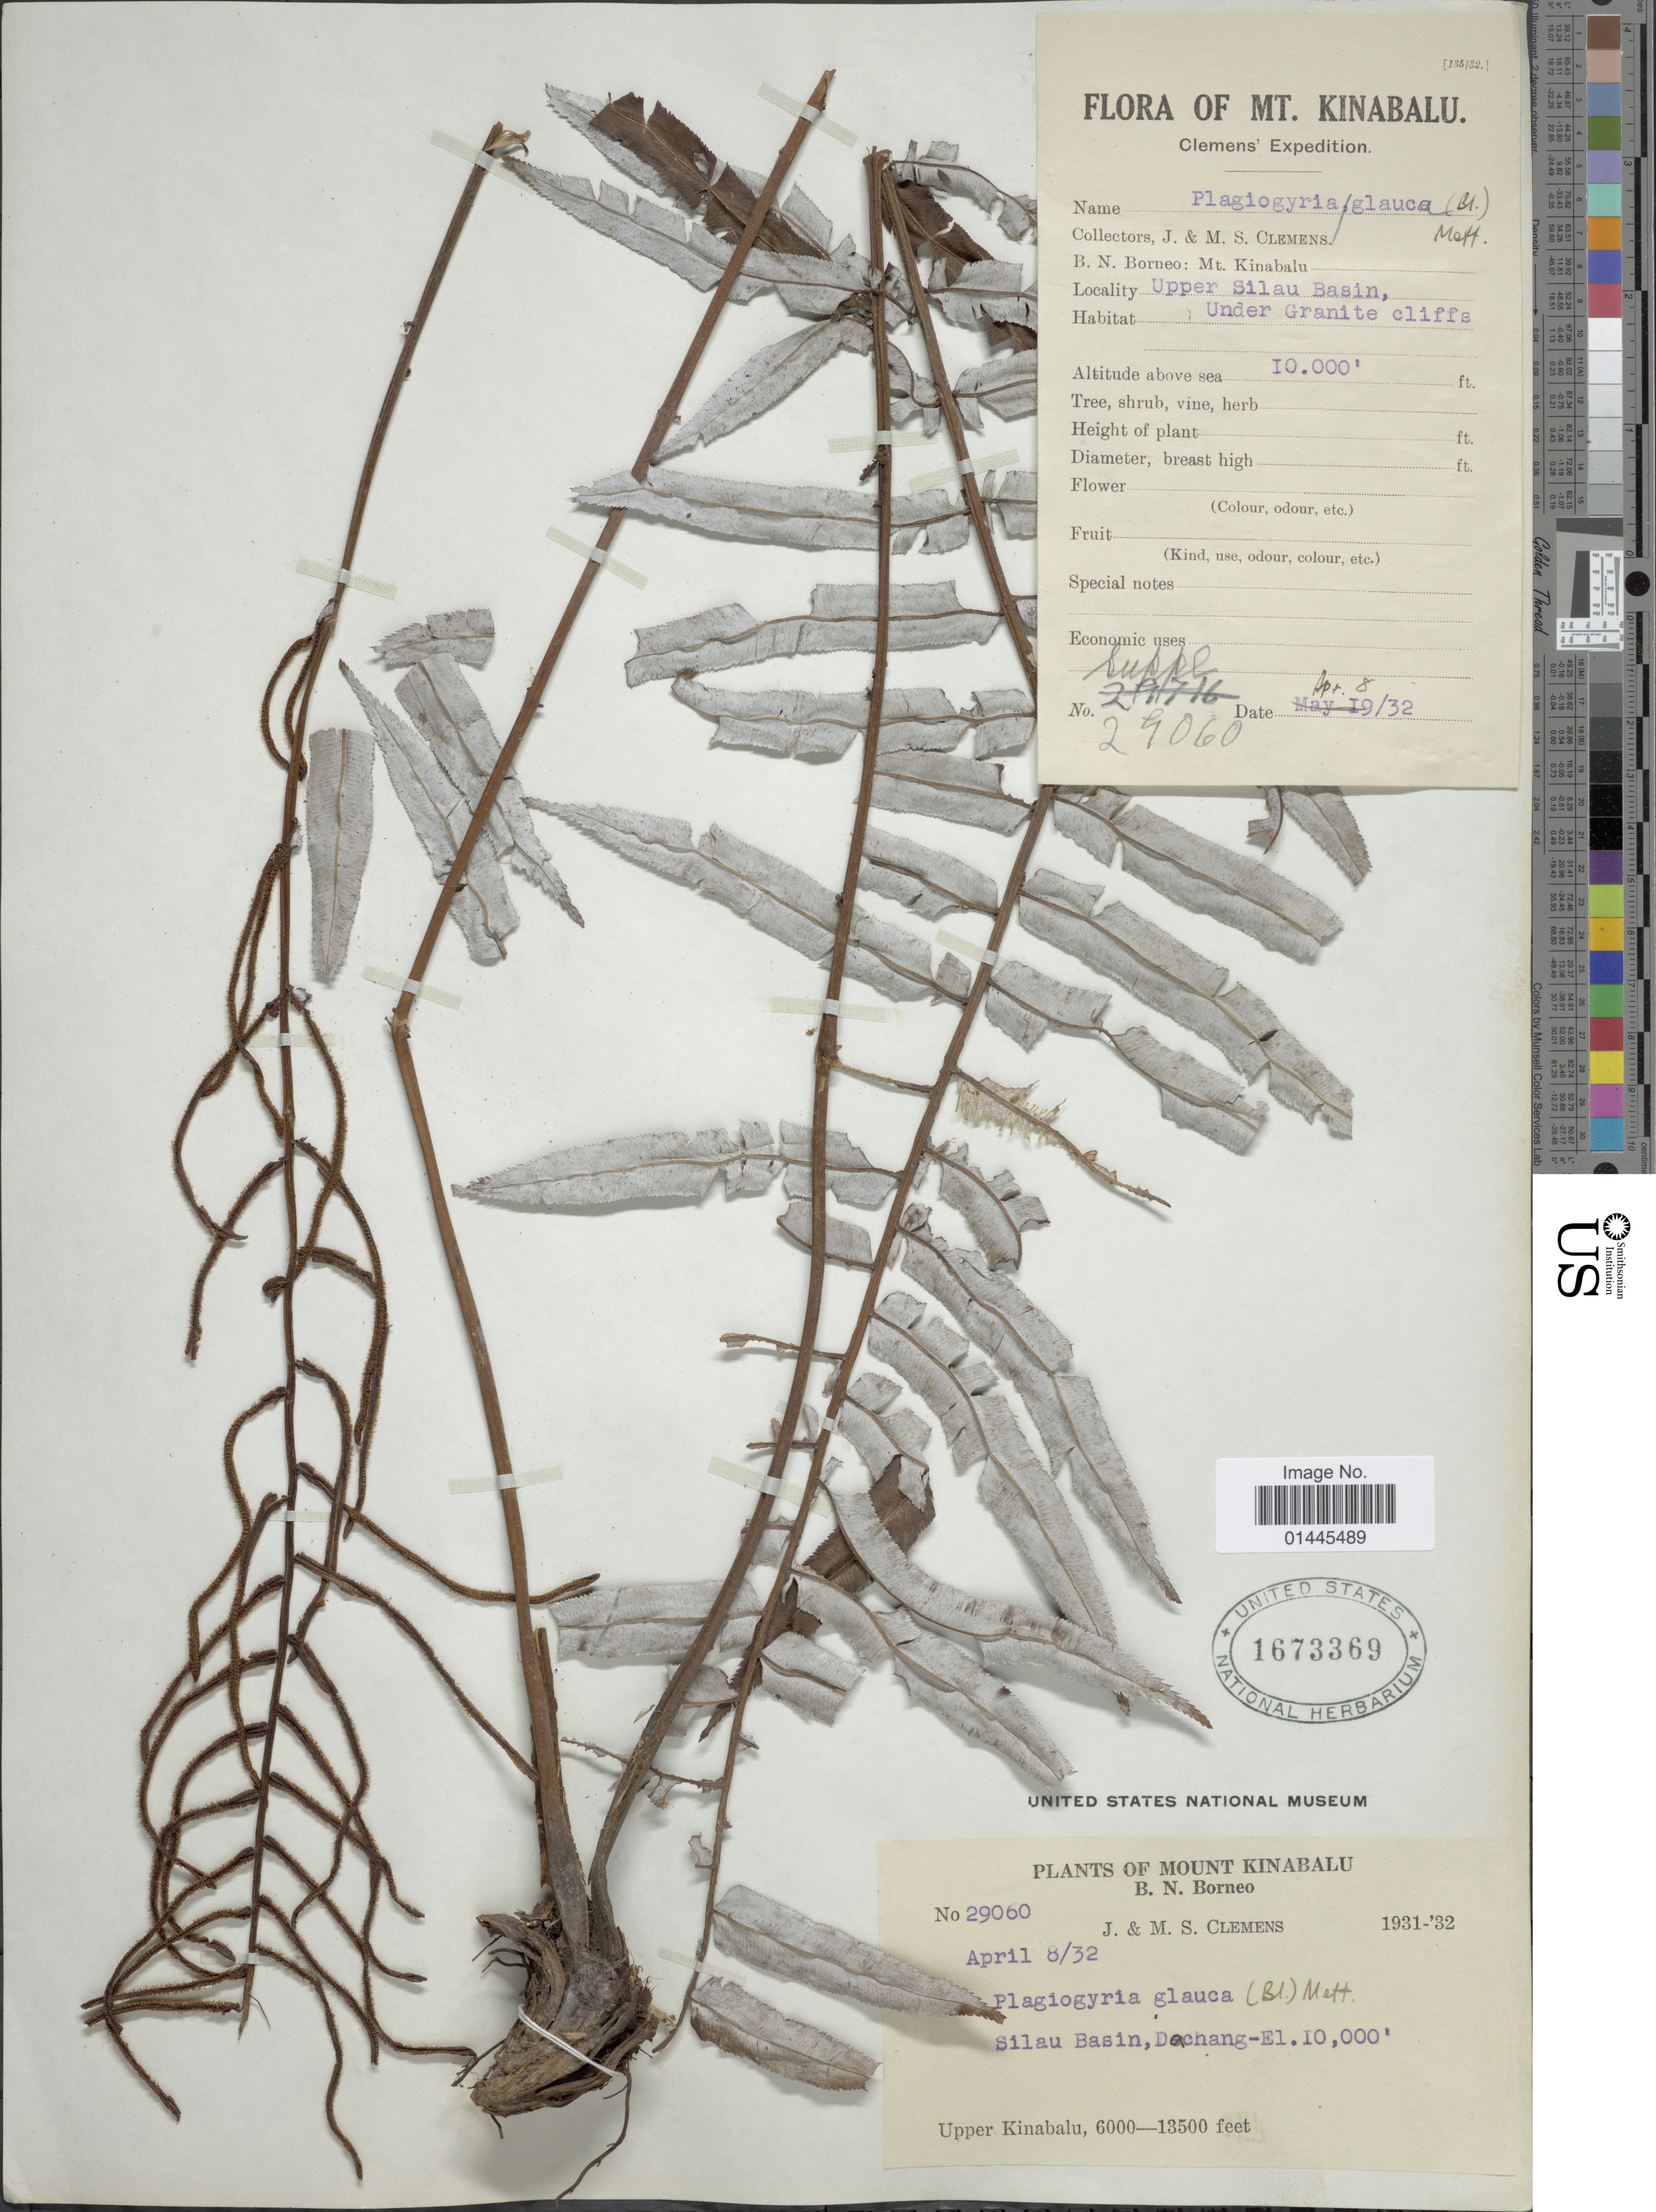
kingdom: Plantae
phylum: Tracheophyta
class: Polypodiopsida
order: Cyatheales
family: Plagiogyriaceae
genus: Plagiogyria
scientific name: Plagiogyria glauca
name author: (Blume) Mett.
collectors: J. Clemens & M. S. Clemens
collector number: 29060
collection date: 1932-04-08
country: Malaysia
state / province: Sabah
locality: Mount Kinabalu, B.N. Borneo, Upper Kinabalu, Silau Basin, Dachang-El.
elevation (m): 3048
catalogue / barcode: US 1673369